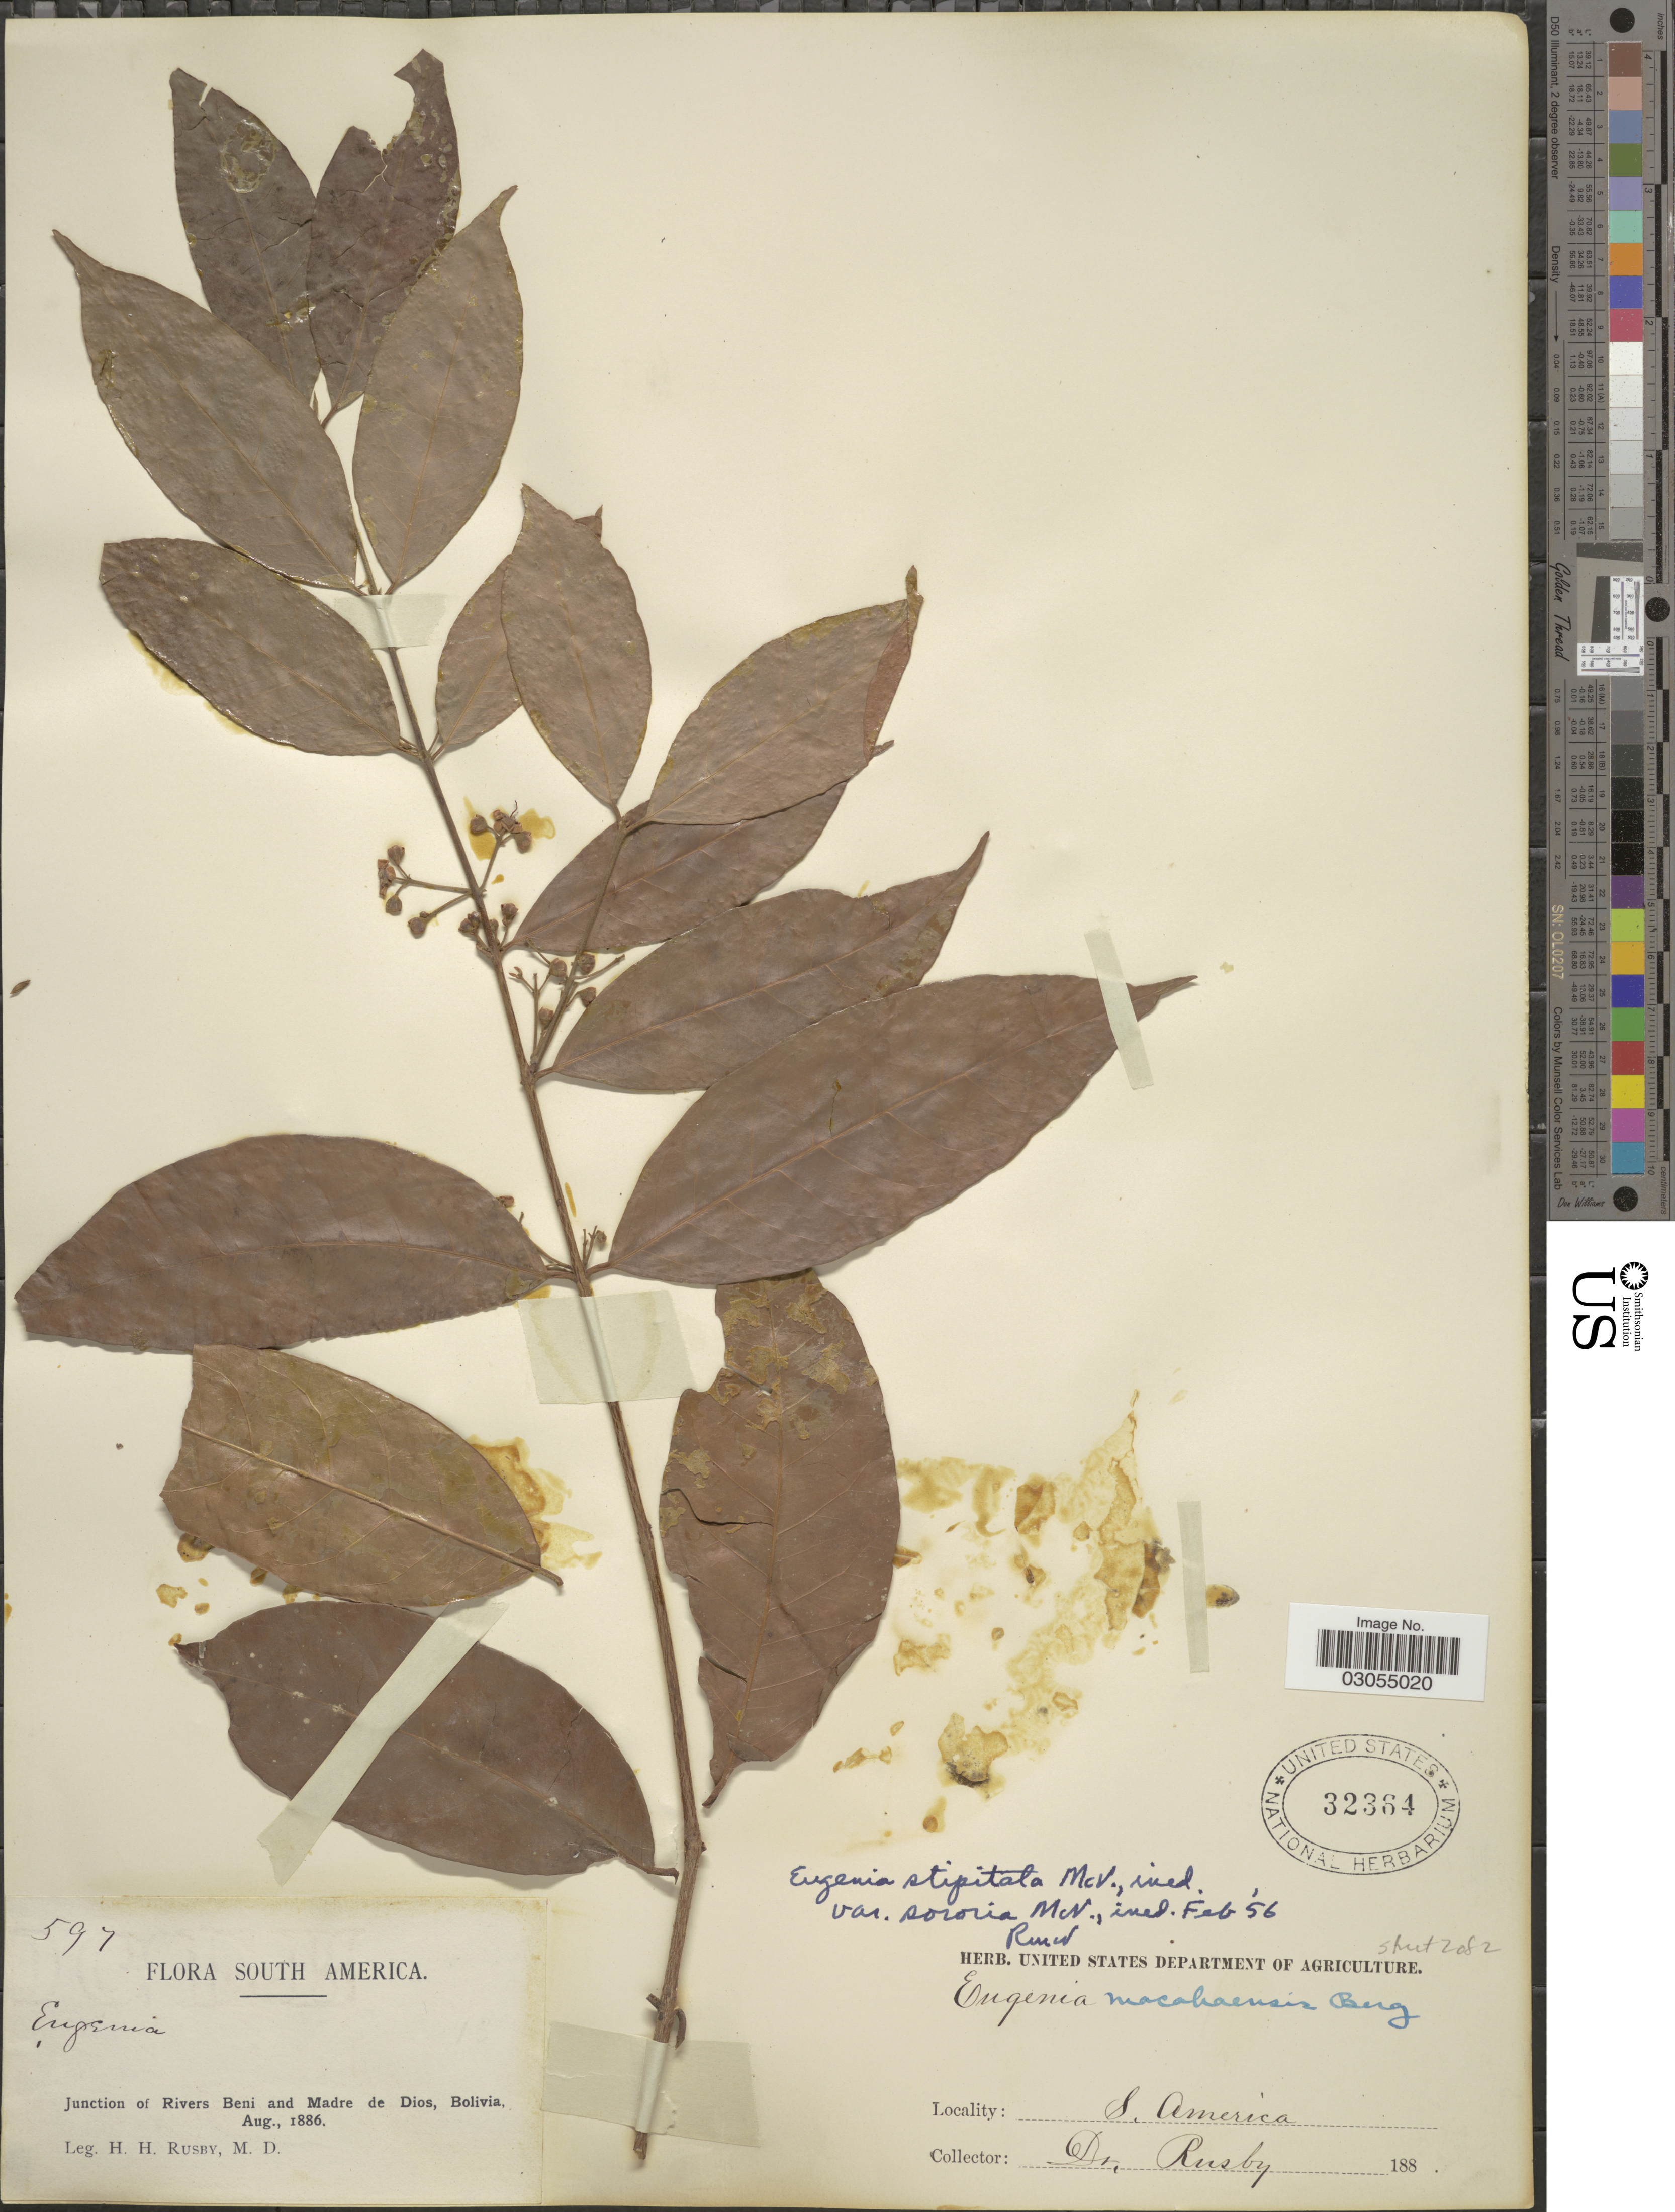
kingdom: Plantae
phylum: Tracheophyta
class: Magnoliopsida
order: Myrtales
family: Myrtaceae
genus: Eugenia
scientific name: Eugenia stipitata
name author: McVaugh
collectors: H. H. Rusby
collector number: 597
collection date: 1886-08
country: Bolivia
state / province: Beni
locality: Junction of Rivers Beni and Madre de Dios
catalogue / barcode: US 32364